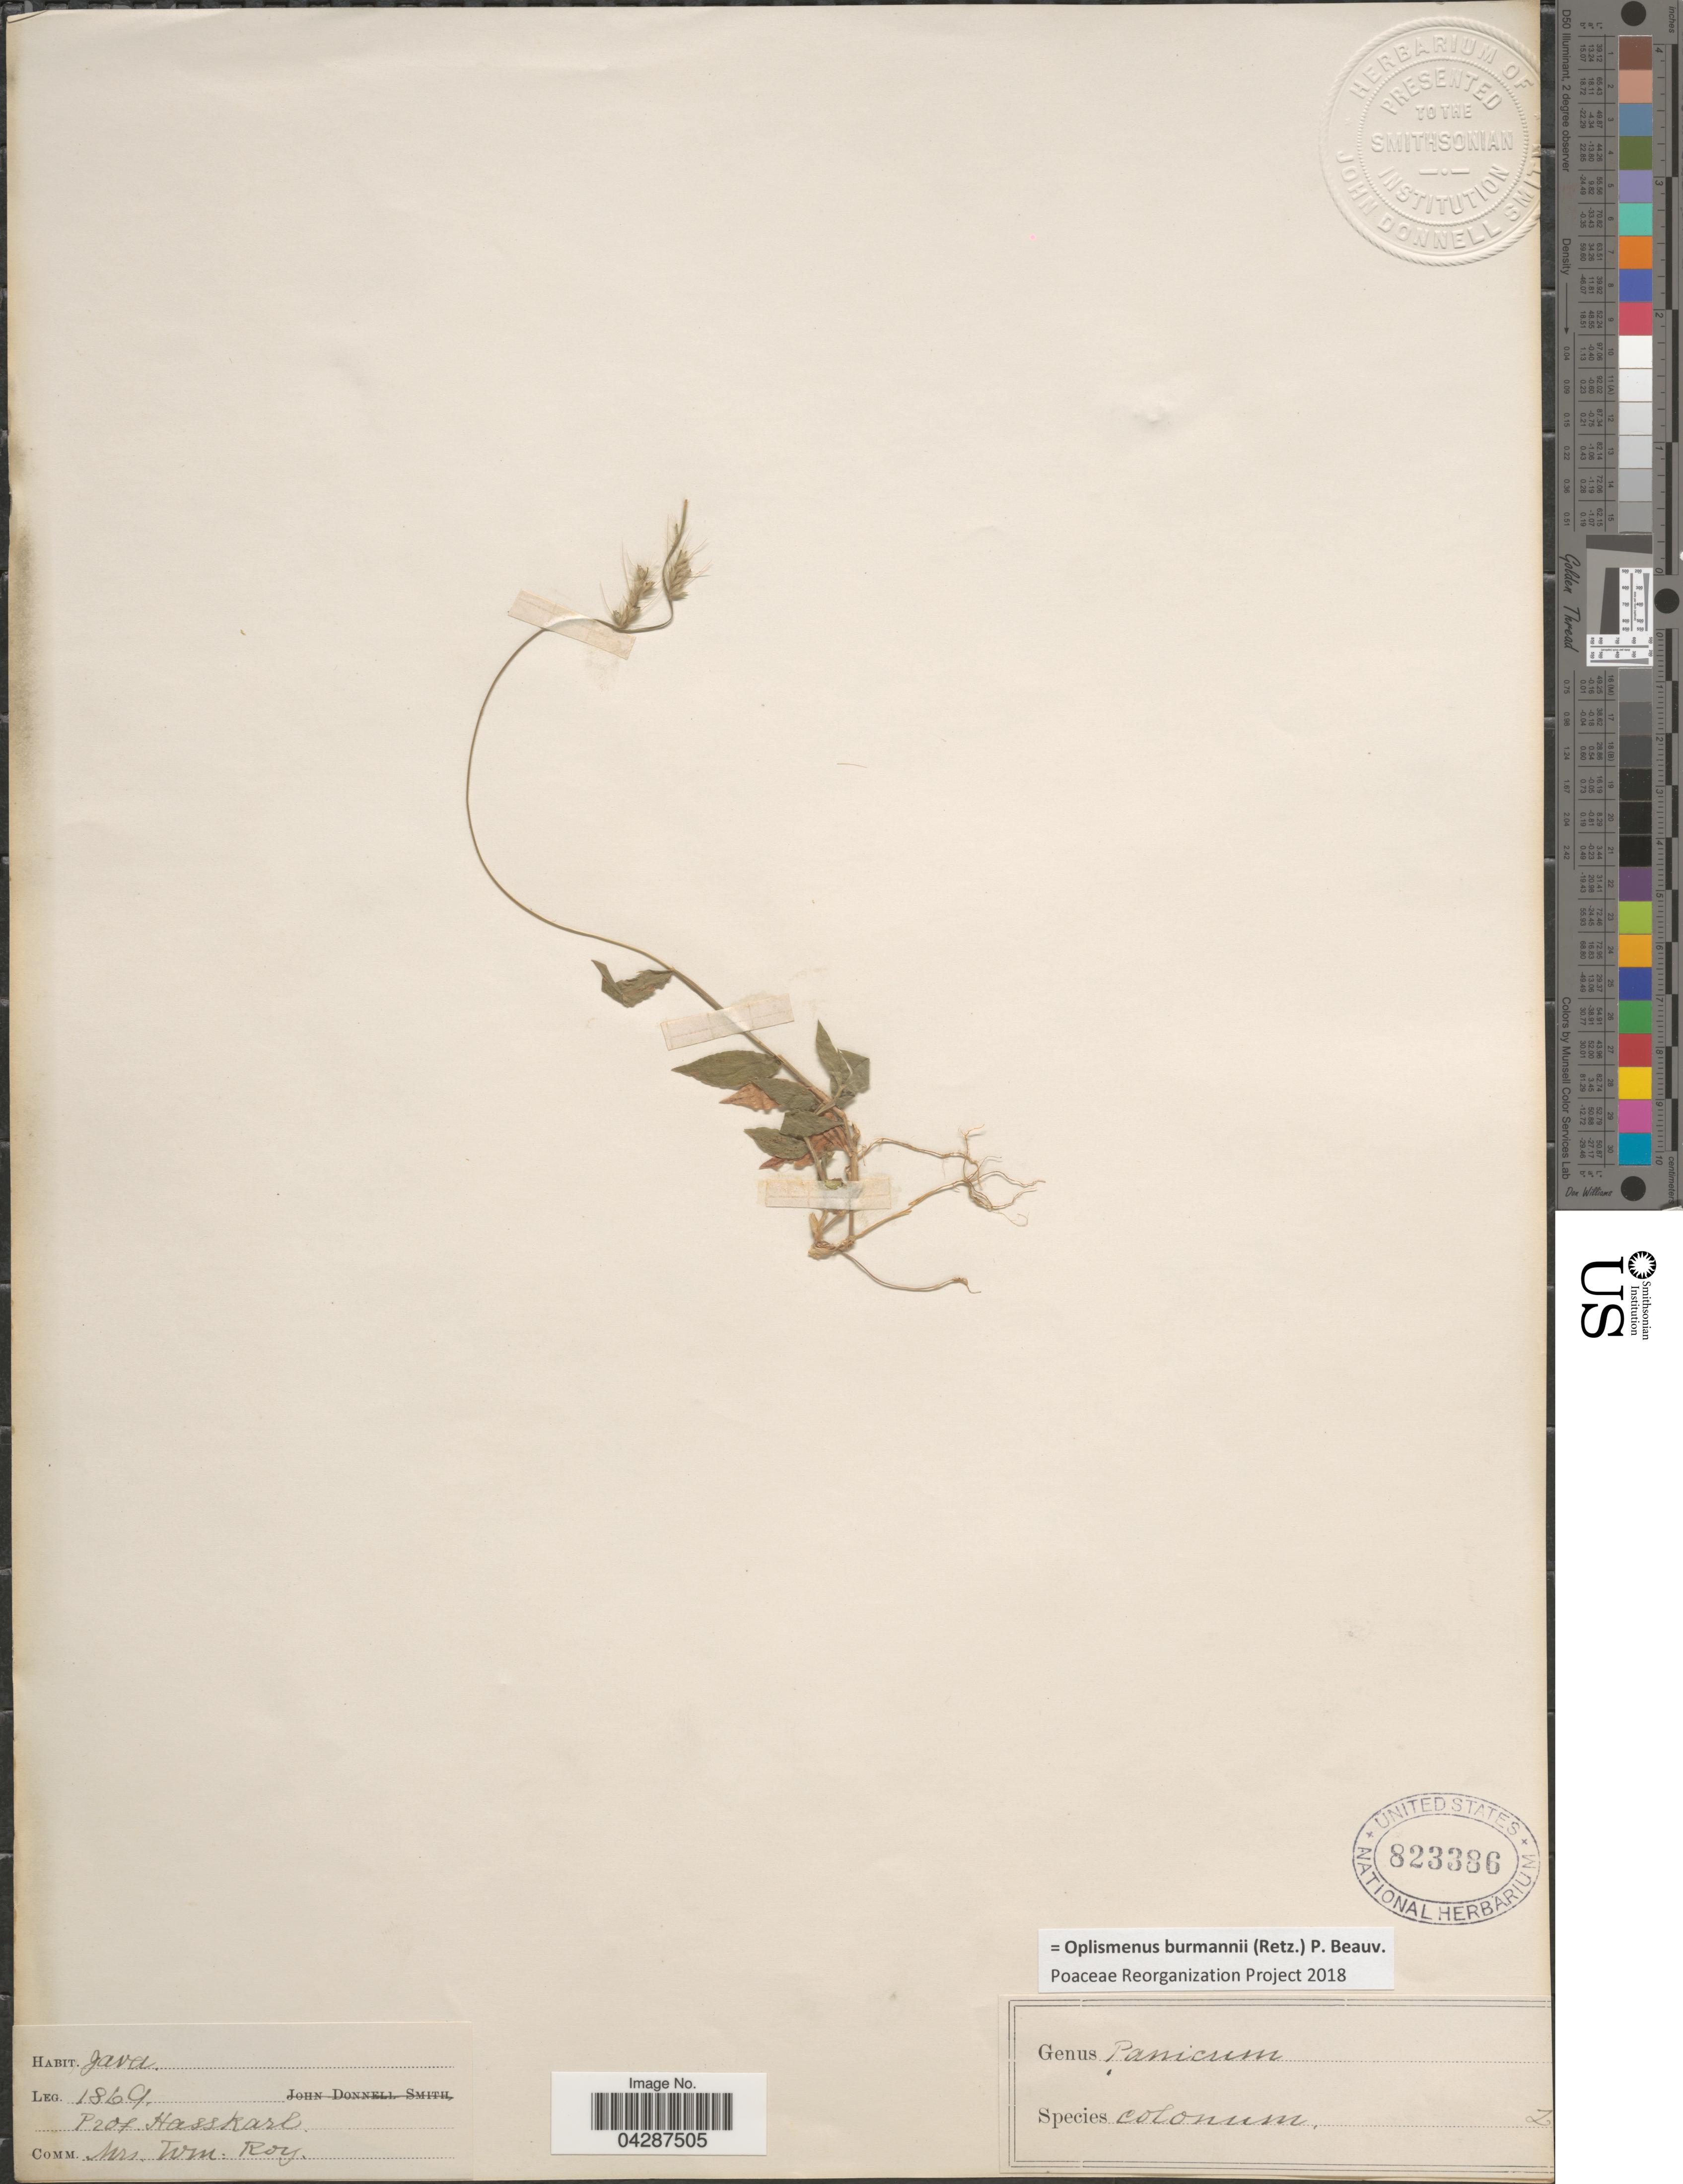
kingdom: Plantae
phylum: Tracheophyta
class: Liliopsida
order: Poales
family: Poaceae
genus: Oplismenus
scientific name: Oplismenus burmannii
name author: (Retz.) P. Beauv.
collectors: Prof. Hasskarl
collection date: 1869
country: Indonesia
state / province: Java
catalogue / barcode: US 823386